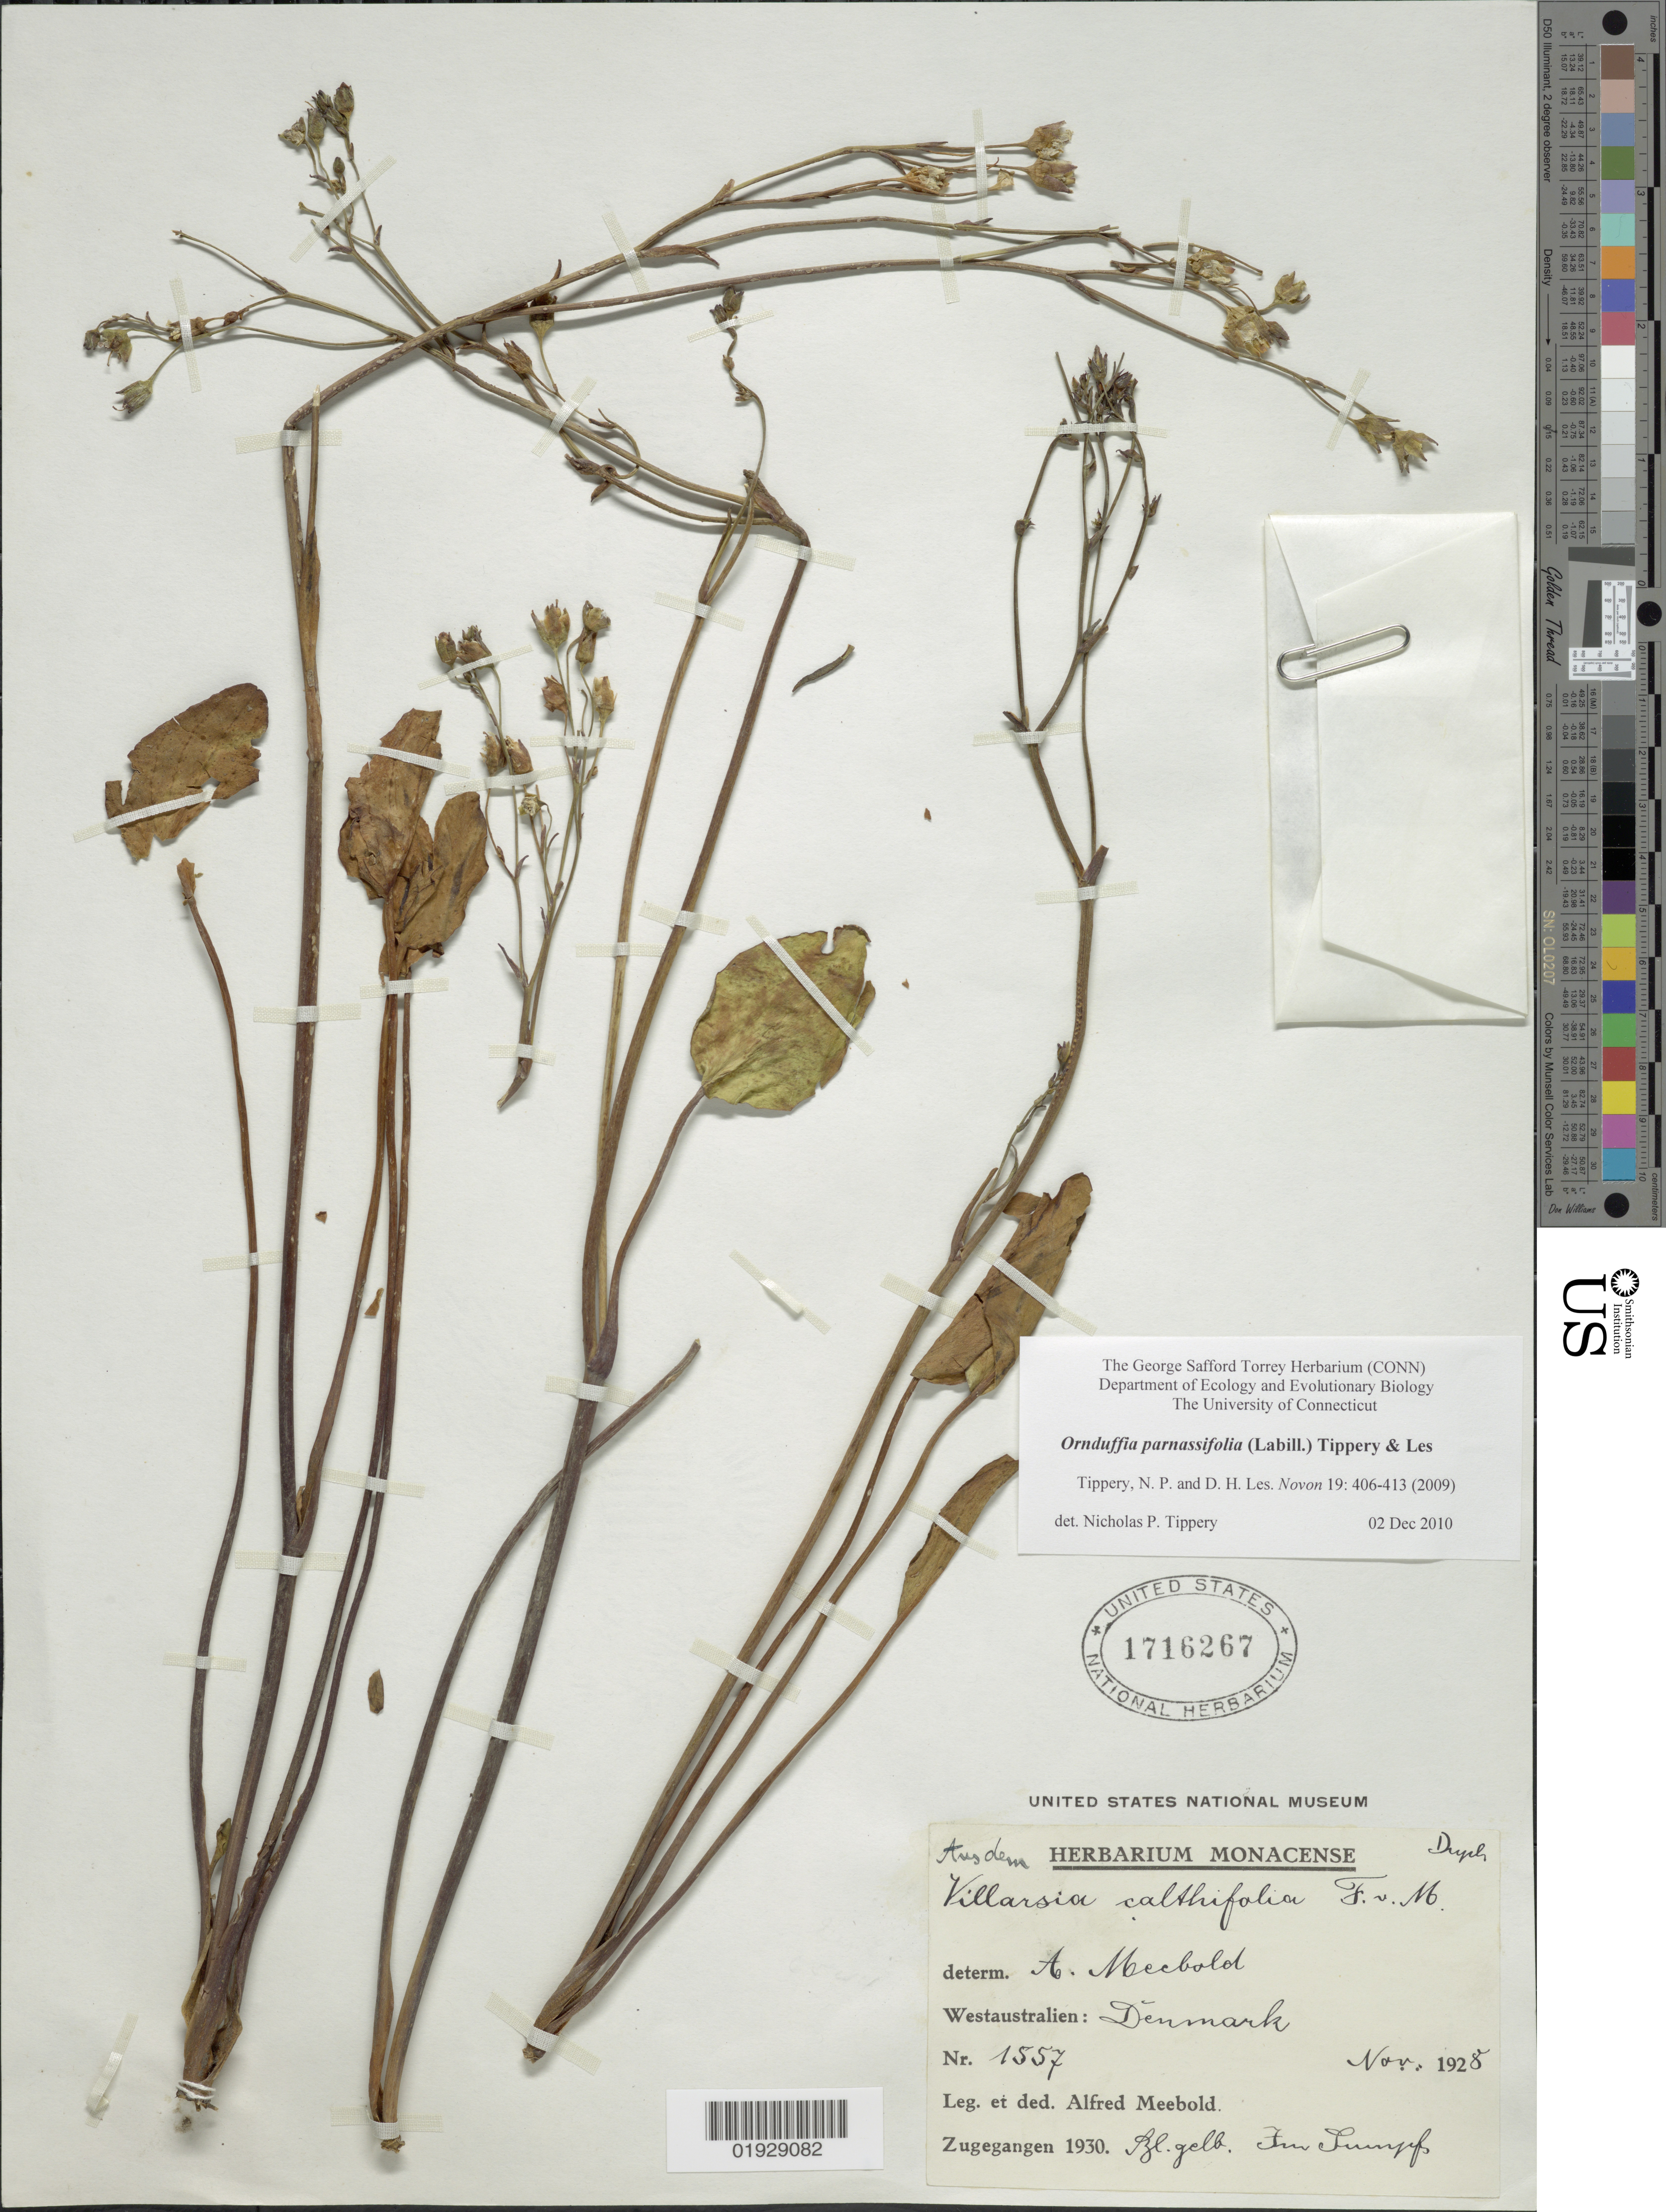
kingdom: Plantae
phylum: Tracheophyta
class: Magnoliopsida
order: Asterales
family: Menyanthaceae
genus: Villarsia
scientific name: Villarsia parnassifolia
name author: R. Br.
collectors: A. Meebold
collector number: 1557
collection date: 1928-11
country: Australia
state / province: Western Australia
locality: Westaustralien: Dénmark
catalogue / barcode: US 1716267